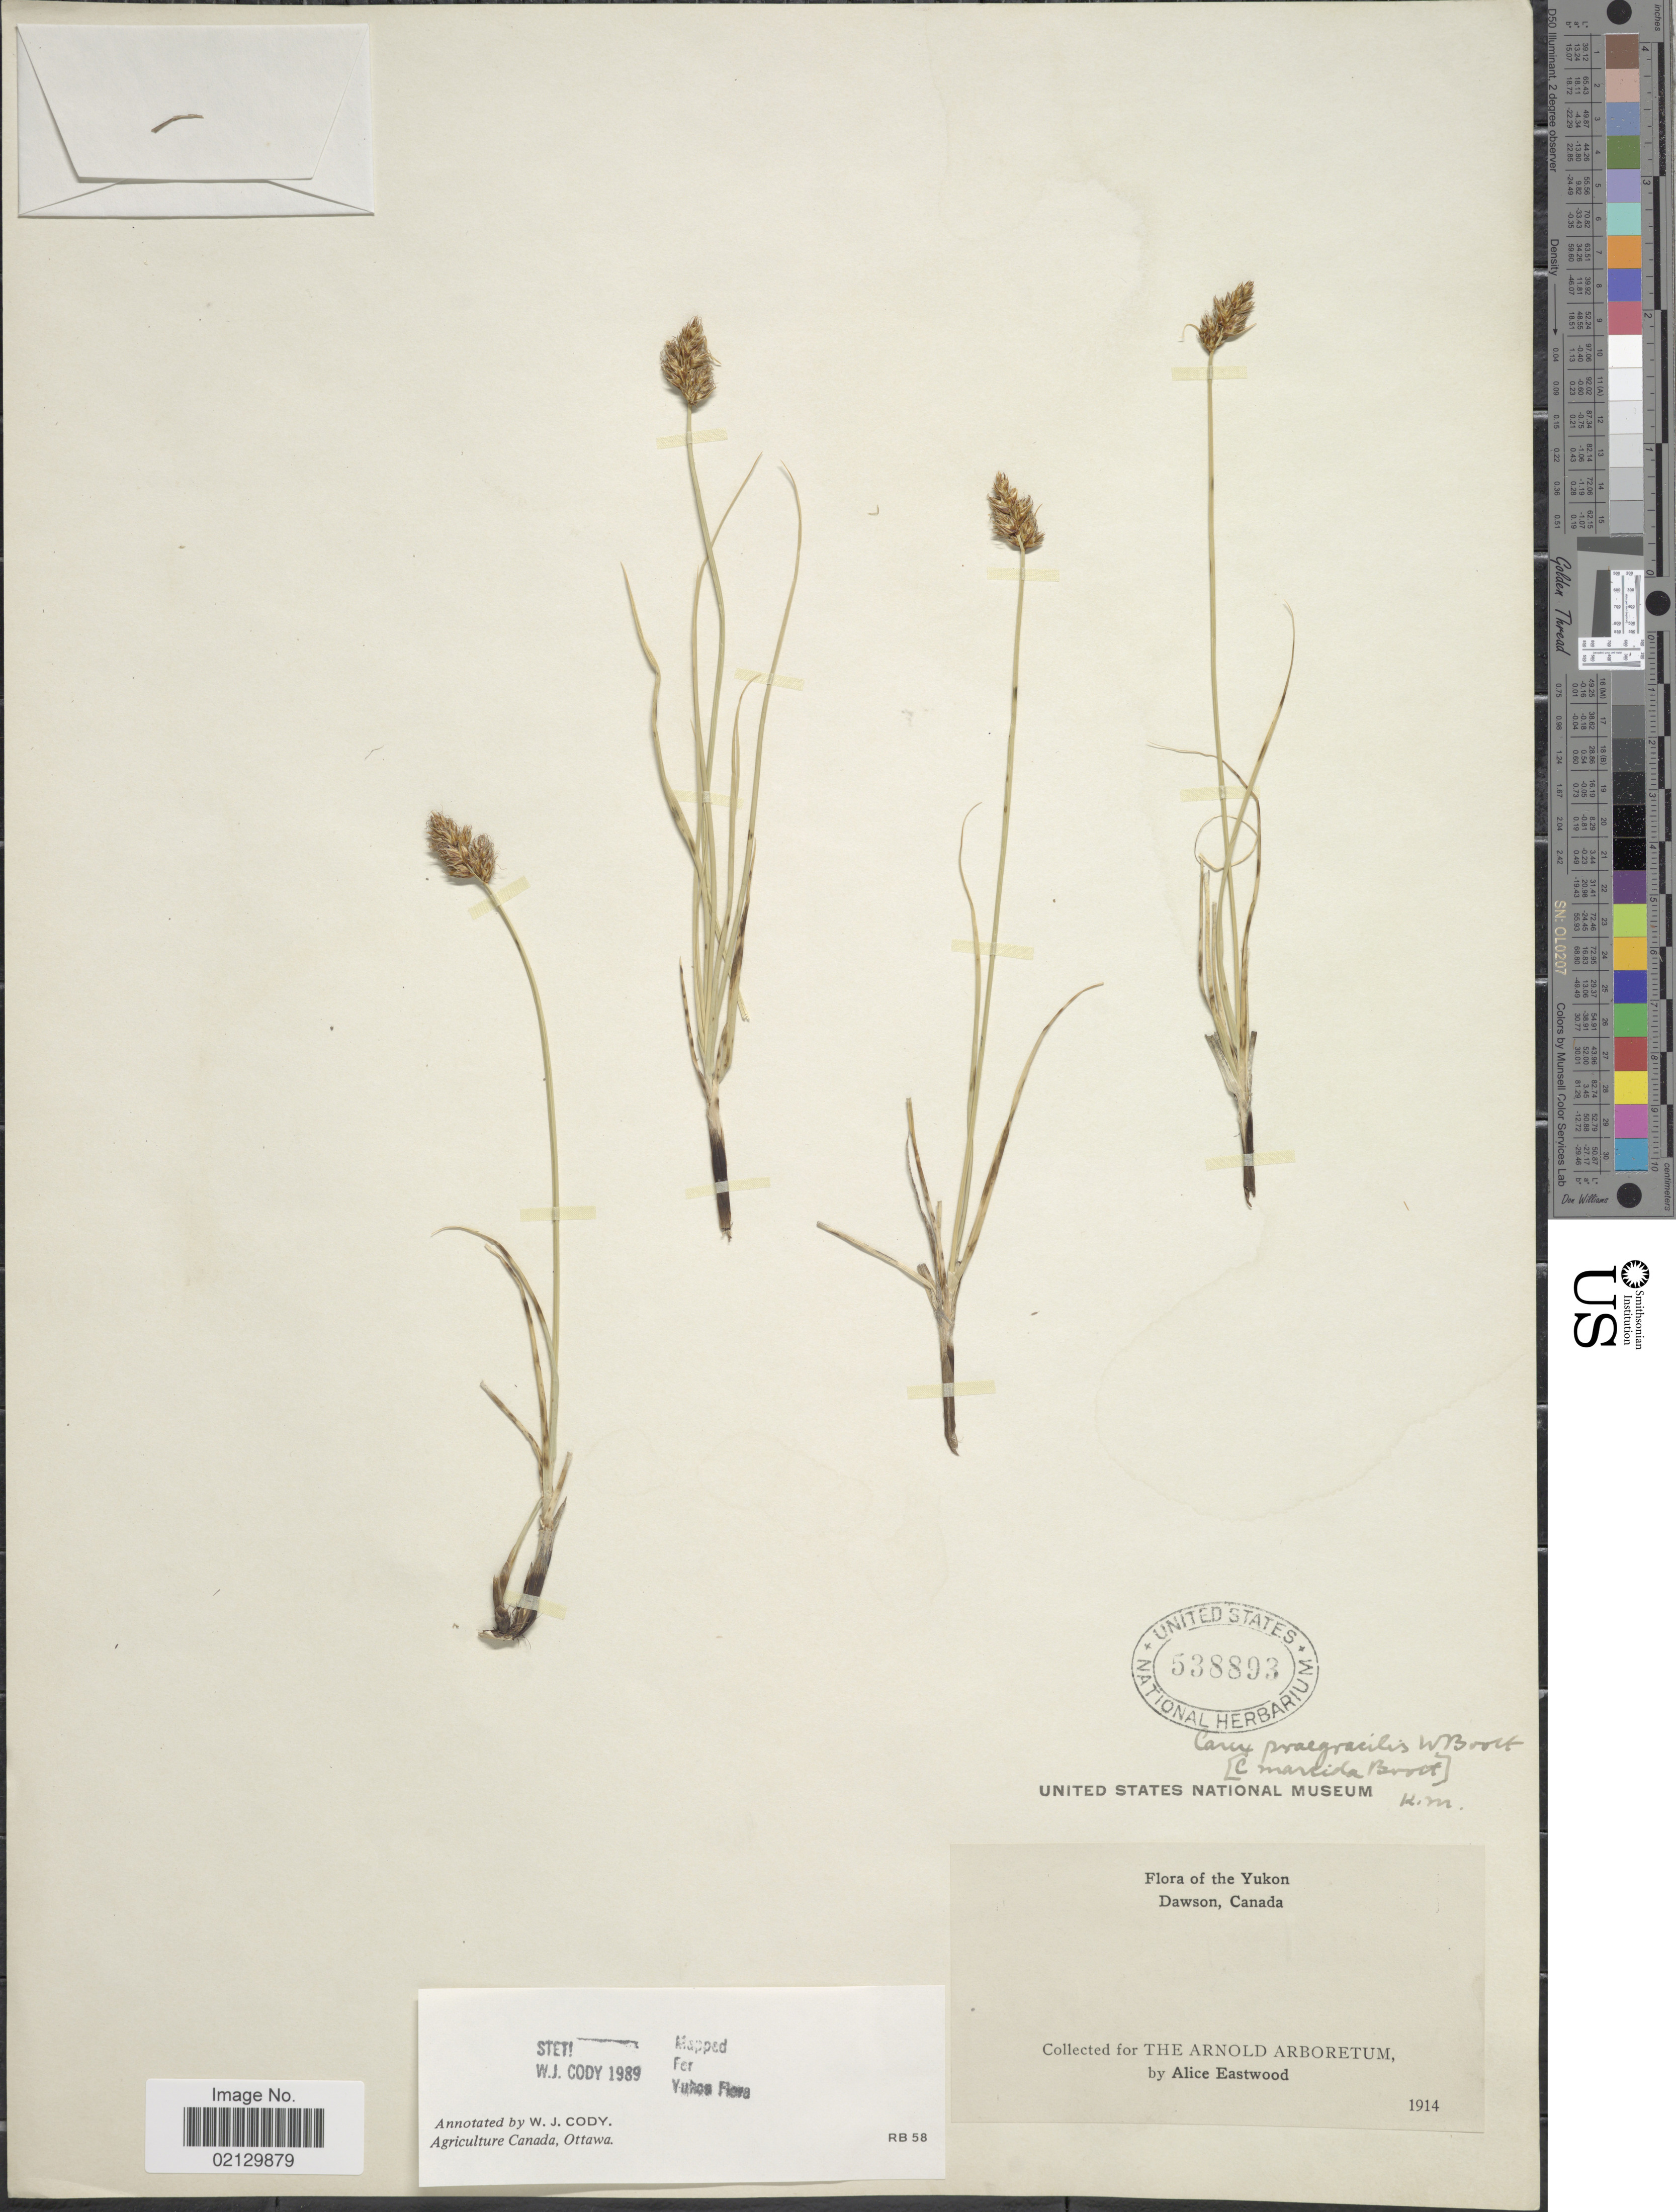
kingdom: Plantae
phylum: Tracheophyta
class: Liliopsida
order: Poales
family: Cyperaceae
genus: Carex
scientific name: Carex praegracilis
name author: W. Boott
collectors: A. Eastwood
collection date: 1914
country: Canada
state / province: Yukon Territory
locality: Yukon, Dawson, Canada.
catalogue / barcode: US 538893